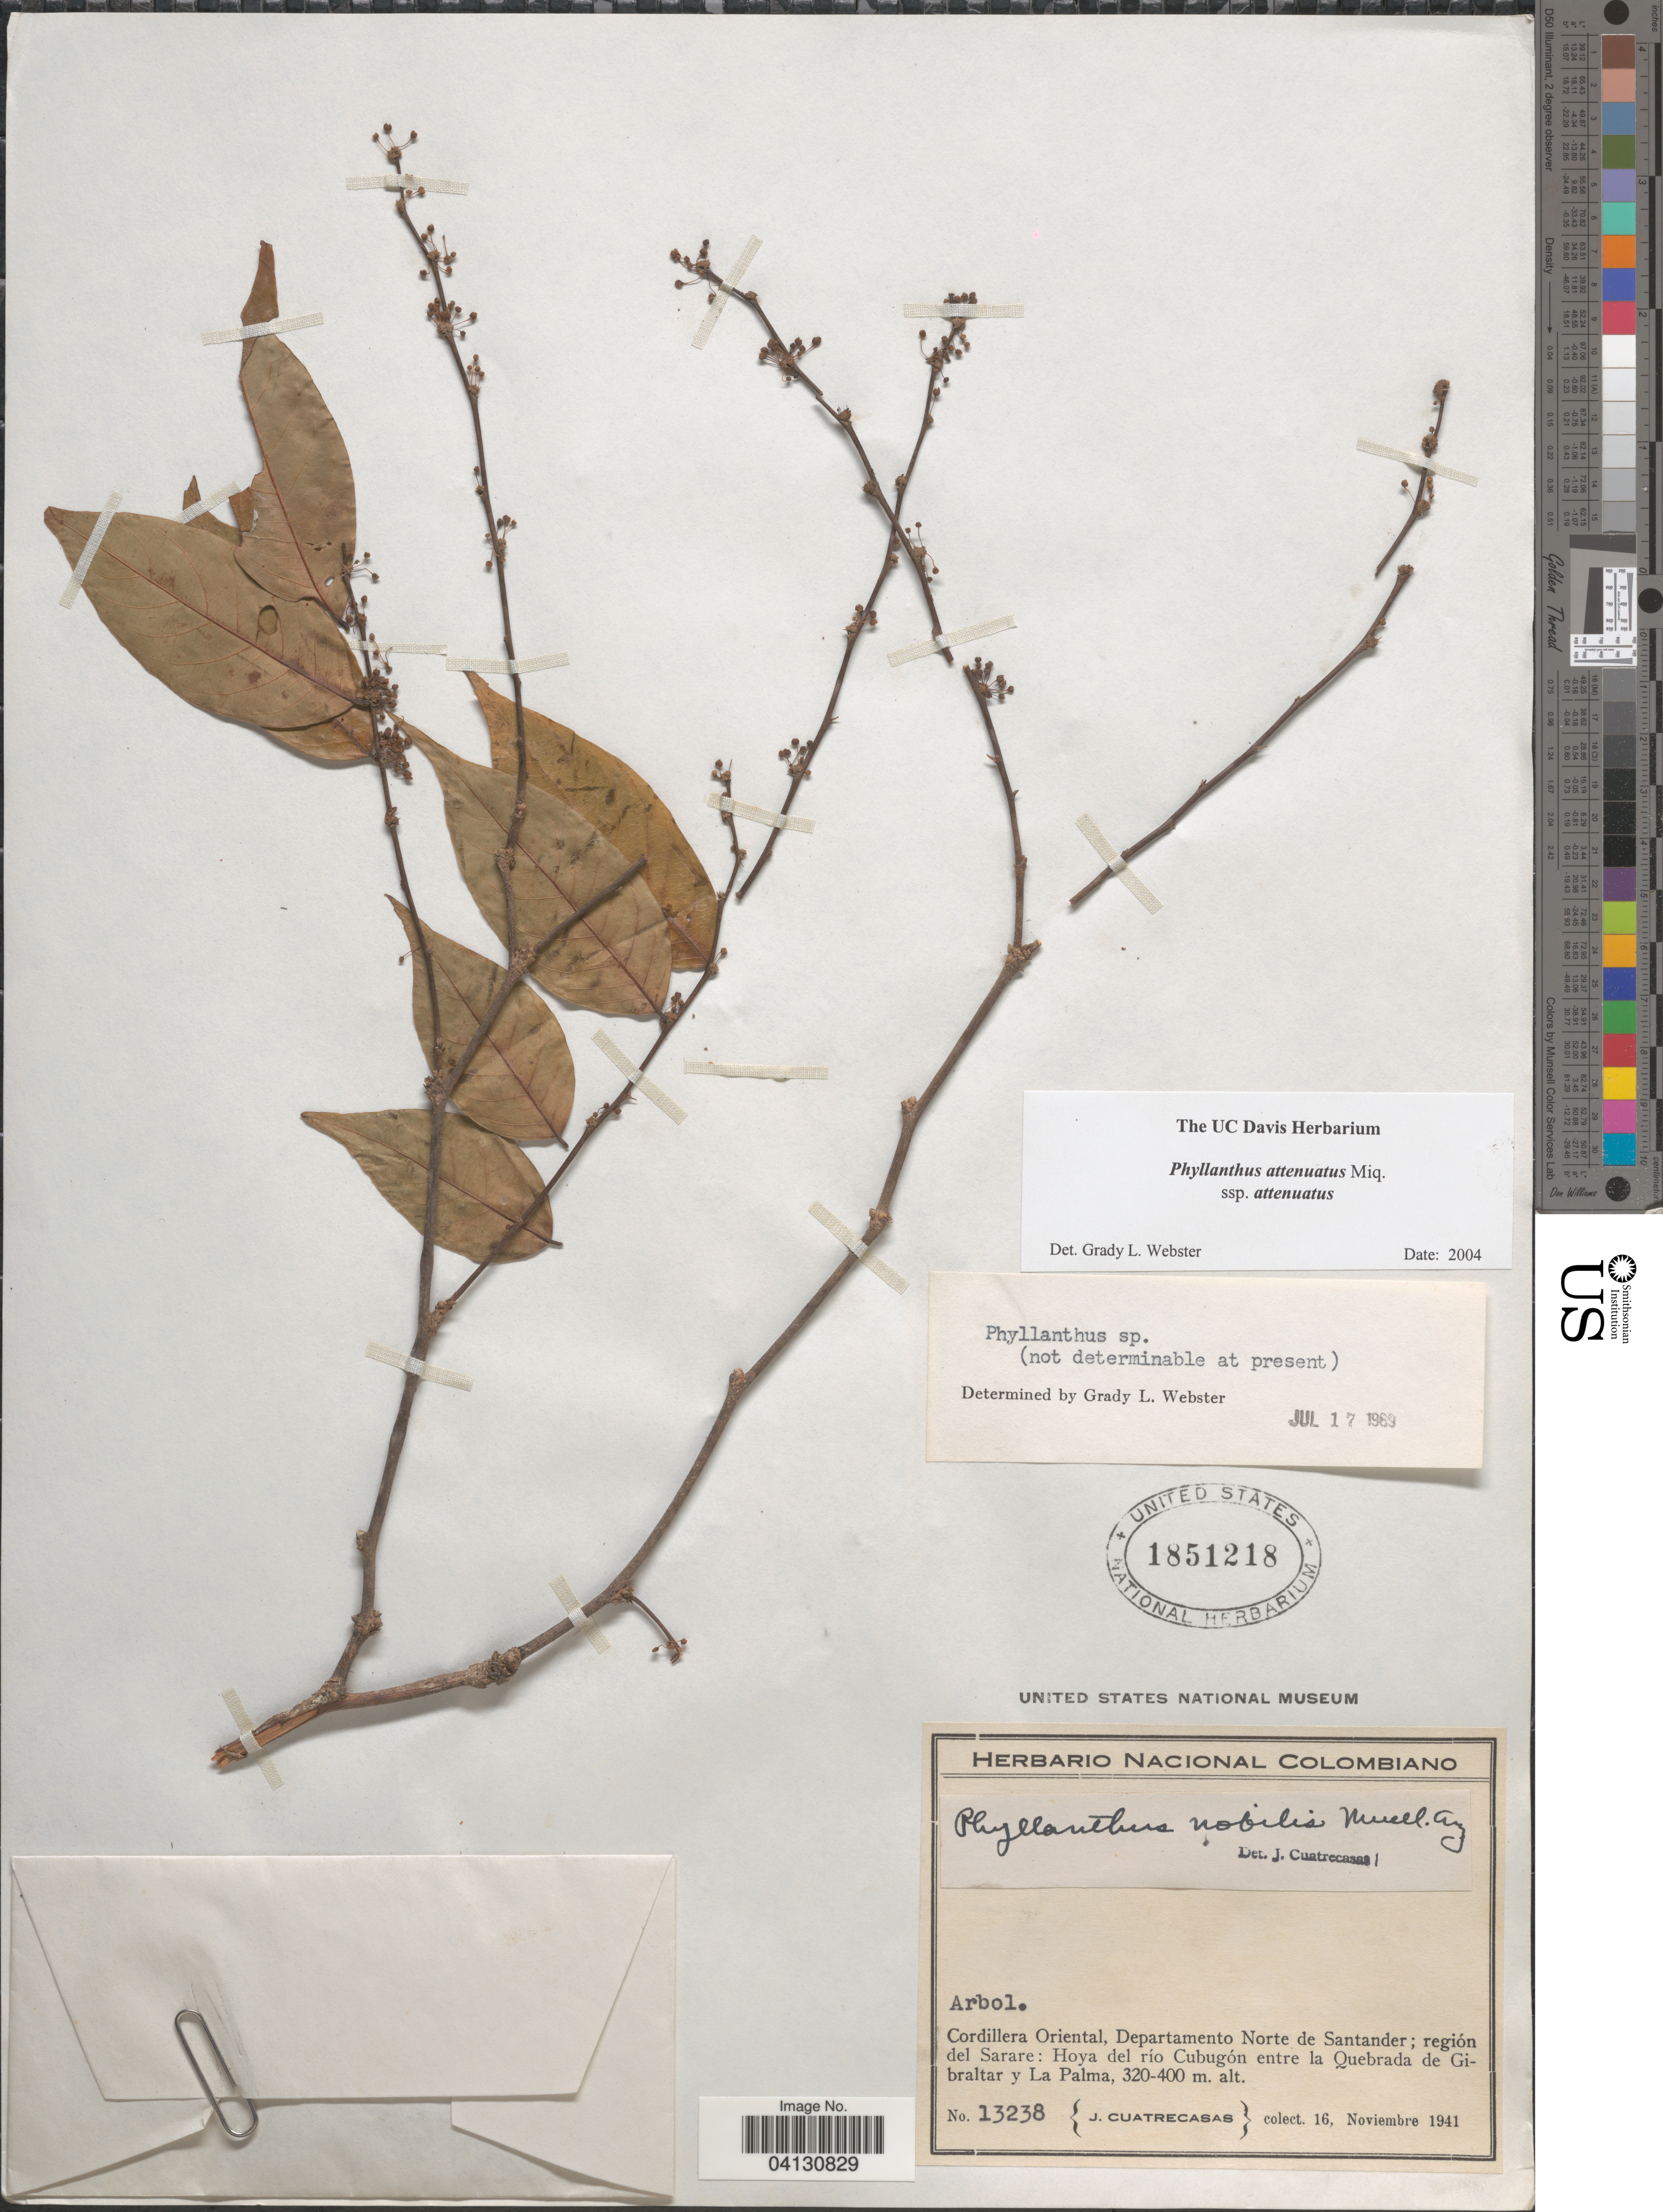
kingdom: Plantae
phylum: Tracheophyta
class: Magnoliopsida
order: Malpighiales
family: Phyllanthaceae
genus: Phyllanthus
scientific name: Phyllanthus attenuatus subsp. attenuatus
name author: Miq.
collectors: J. Cuatrecasas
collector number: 13238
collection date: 1941-11-16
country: Colombia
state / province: Norte de Santander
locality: Cordillera Oriental, Departamento Norte de Santander; región del Sarare: Hoya del río Cubugón entre la Quebrada de Gibraltar y La Palma.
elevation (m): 320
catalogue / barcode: US 1851218